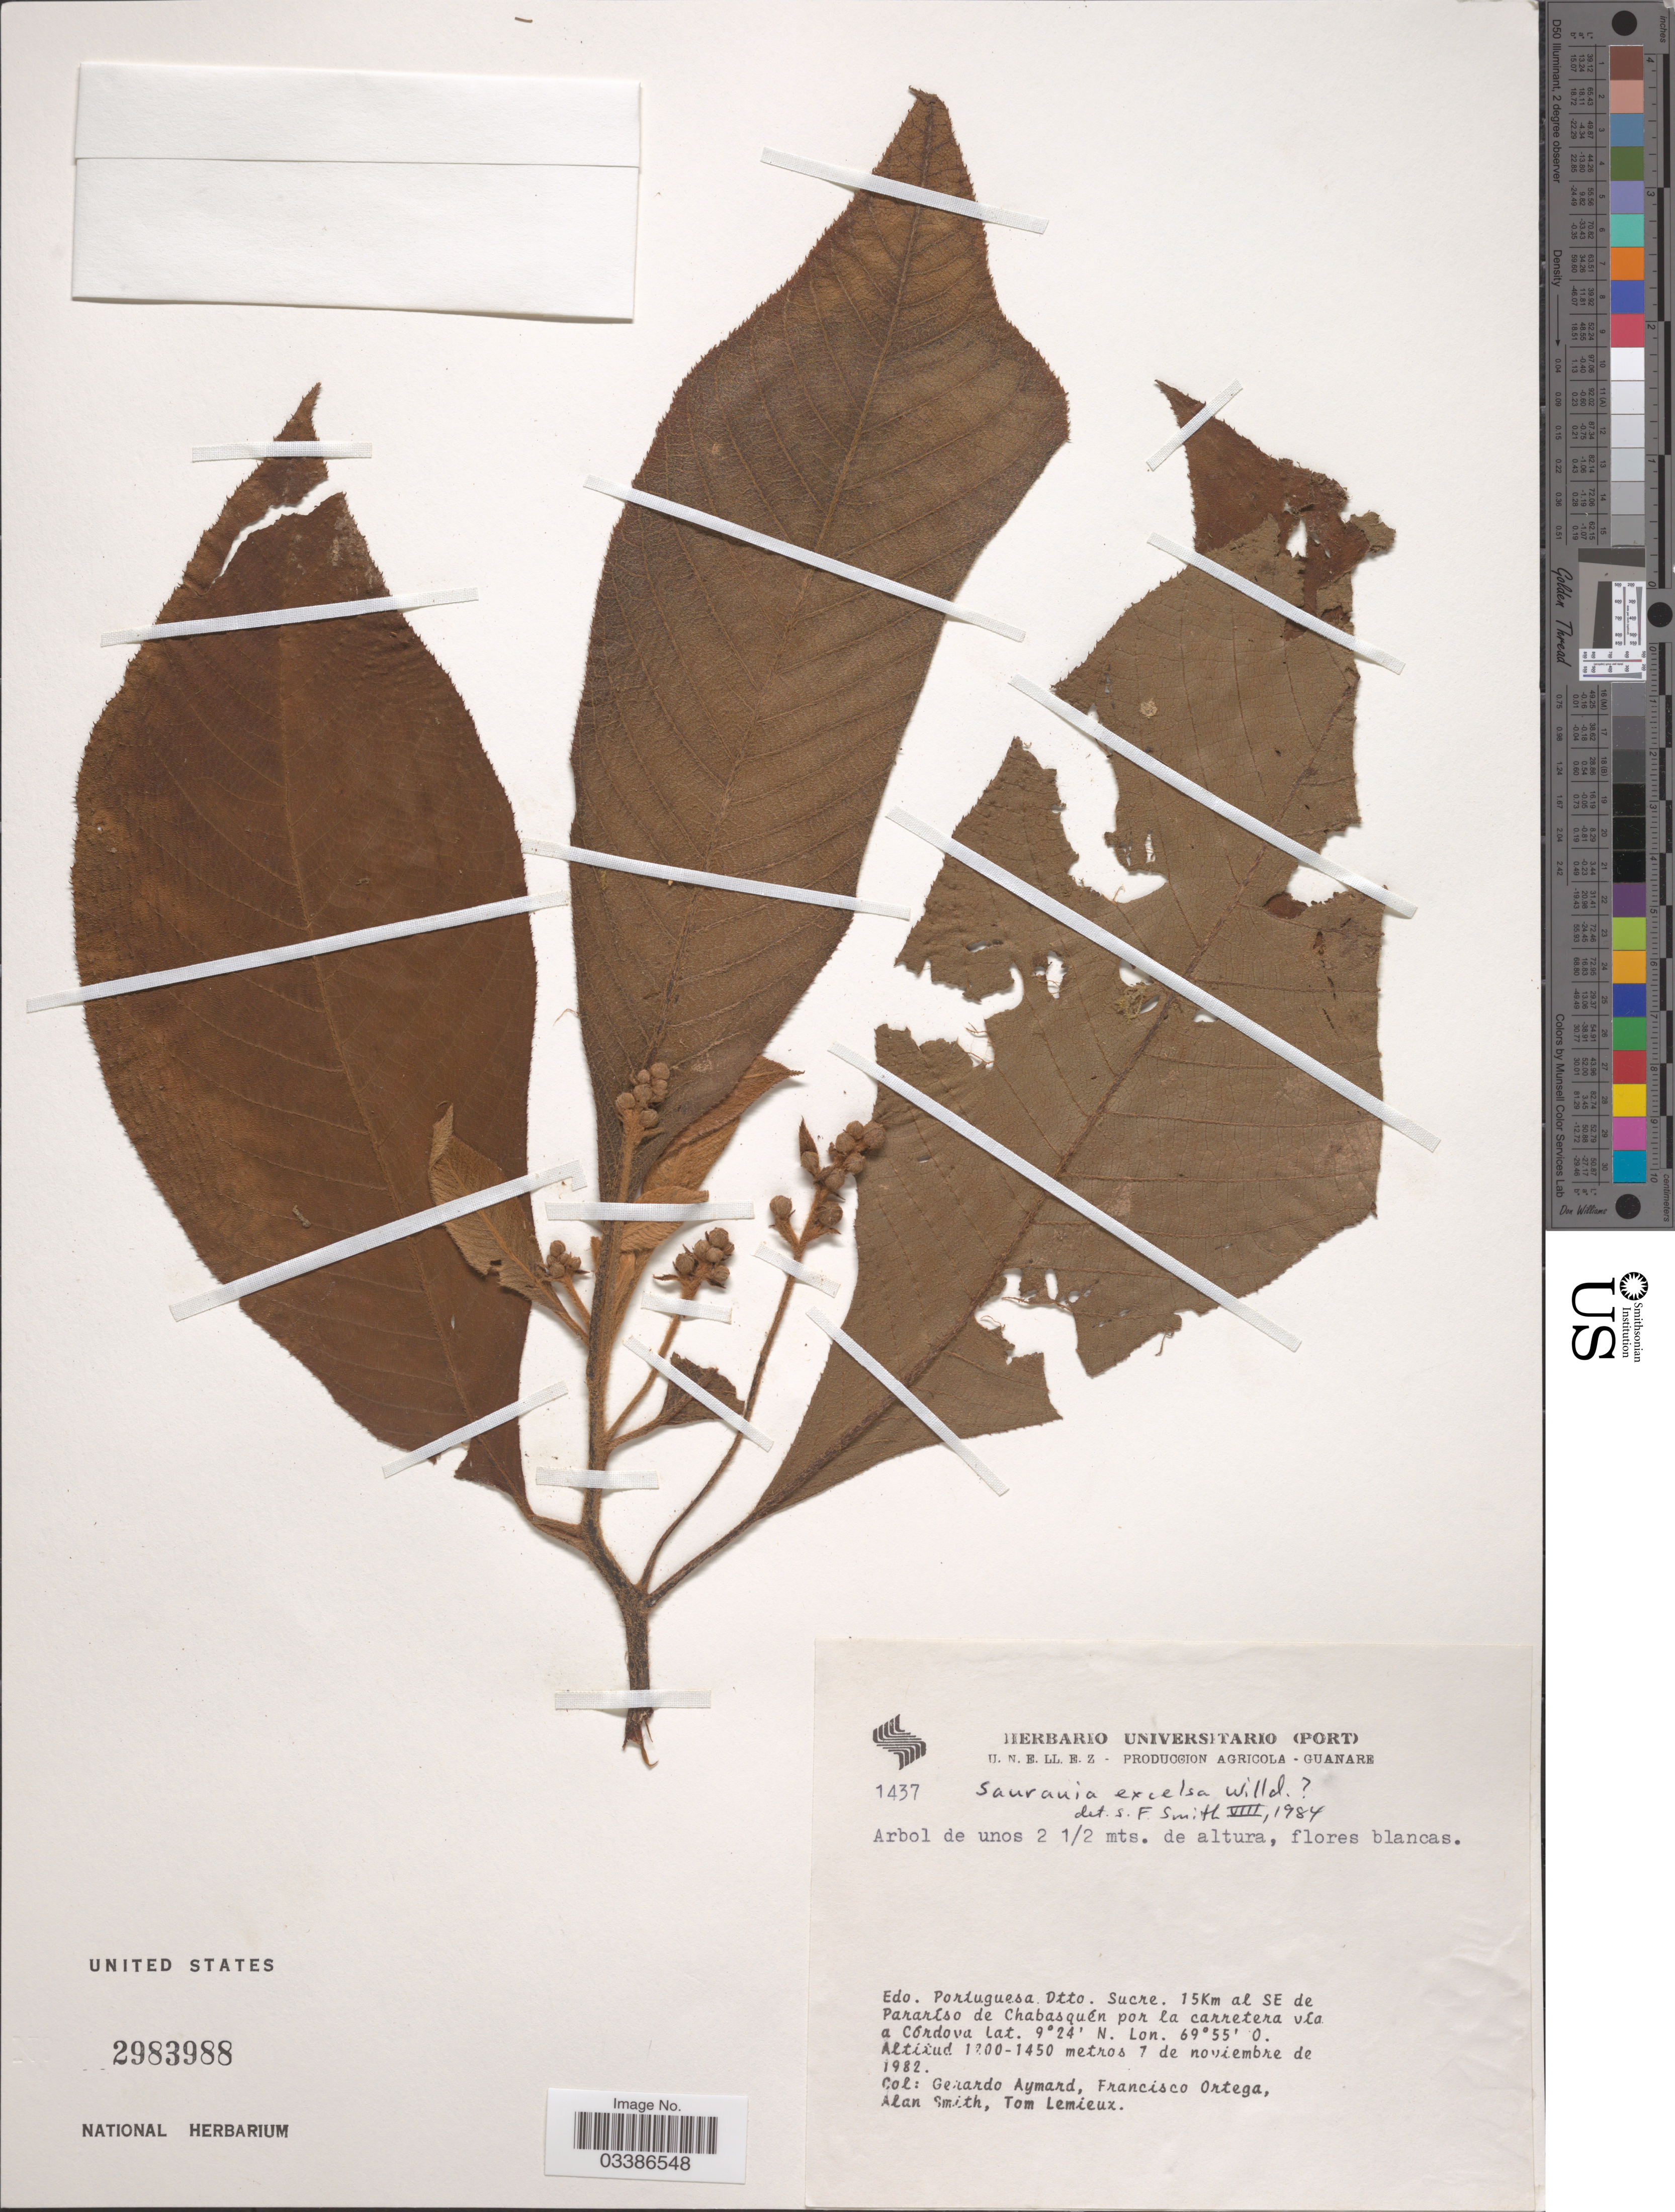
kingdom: Plantae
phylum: Tracheophyta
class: Magnoliopsida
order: Ericales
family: Actinidiaceae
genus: Saurauia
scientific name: Saurauia excelsa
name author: Willd.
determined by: Smith, Stephen F., (US), NMNH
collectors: G. A. Aymard, F. J. Ortega, A. Smith & T. Lemieux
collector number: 1437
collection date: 1982-11-07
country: Venezuela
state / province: Portuguesa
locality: Dtto. Sucre. 15 Km al SE de Pararíso de Chabasquén por la carretera vía a Córdova.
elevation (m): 1200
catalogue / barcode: US 2983988